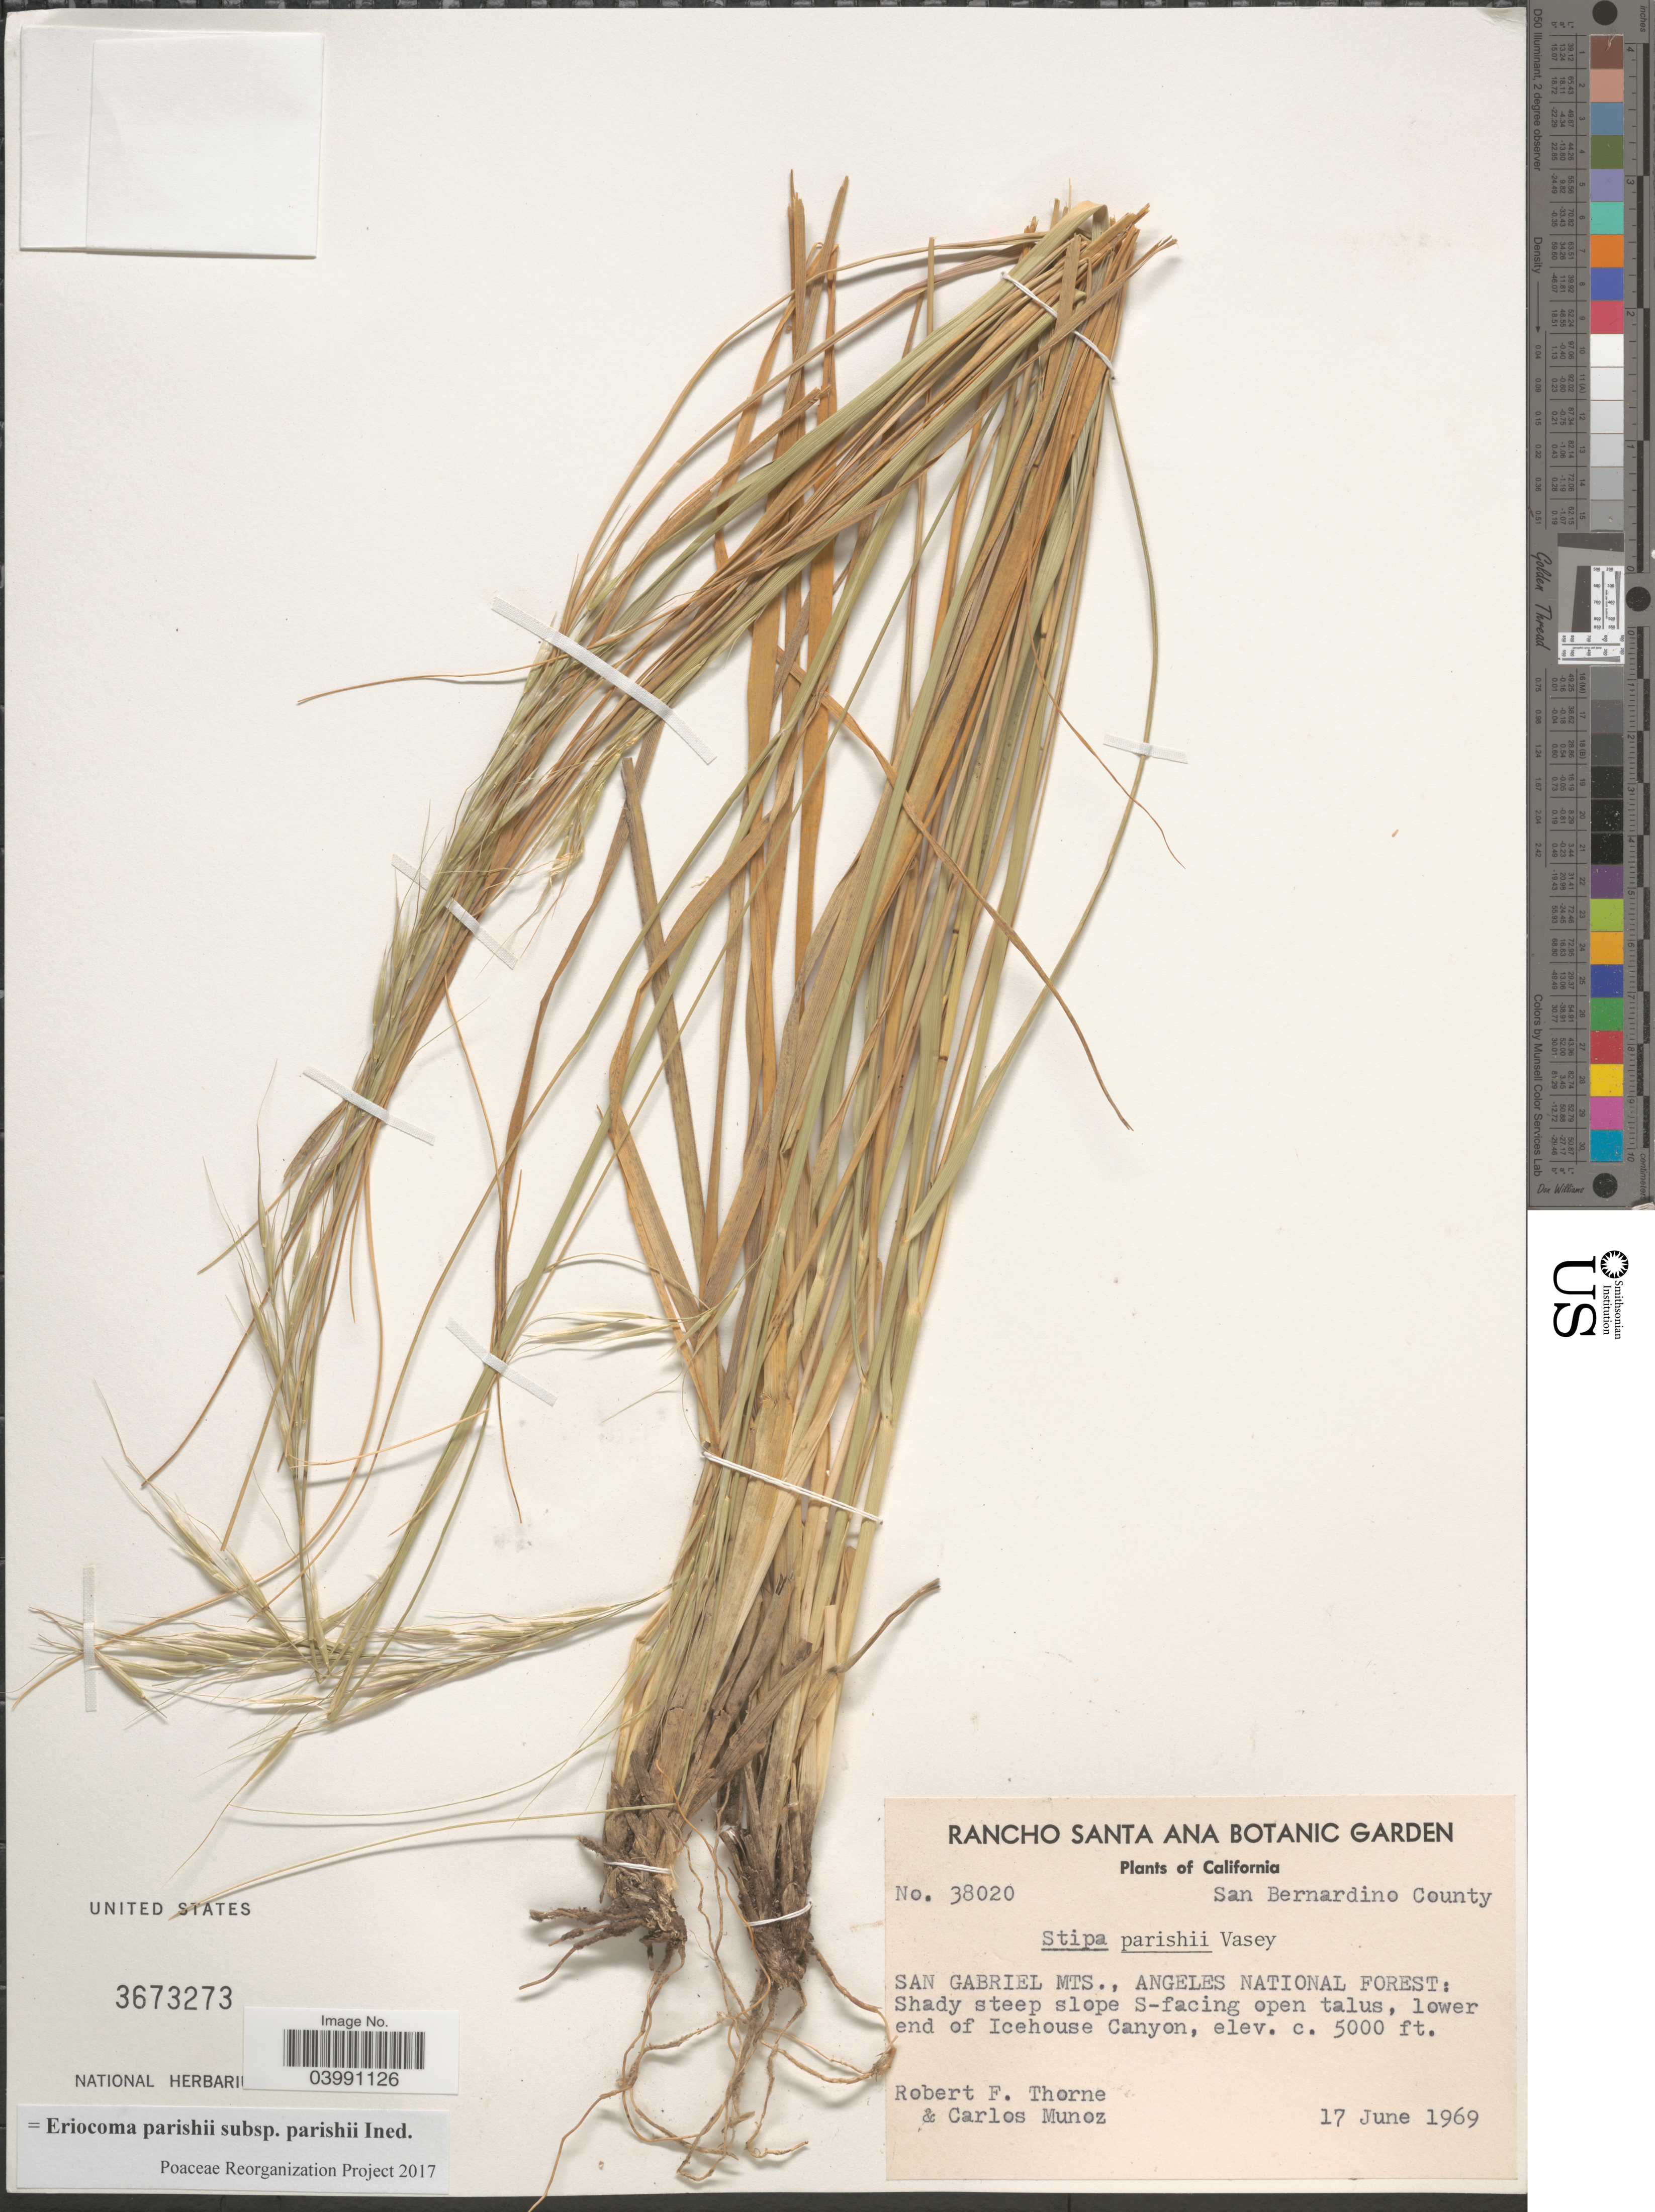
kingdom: Plantae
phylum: Tracheophyta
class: Liliopsida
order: Poales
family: Poaceae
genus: Eriocoma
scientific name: Eriocoma parishii subsp. parishii ined.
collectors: R. F. Thorne & C. Muñoz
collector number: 38020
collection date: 1969-06-17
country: United States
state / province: California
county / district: San Bernardino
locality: San Bernardino County. San Gabriel Mts., Angeles National Forest: Shady steep slopes S-faing open talu, lower end of Icehouse Canyon.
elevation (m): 1524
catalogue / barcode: US 3673273